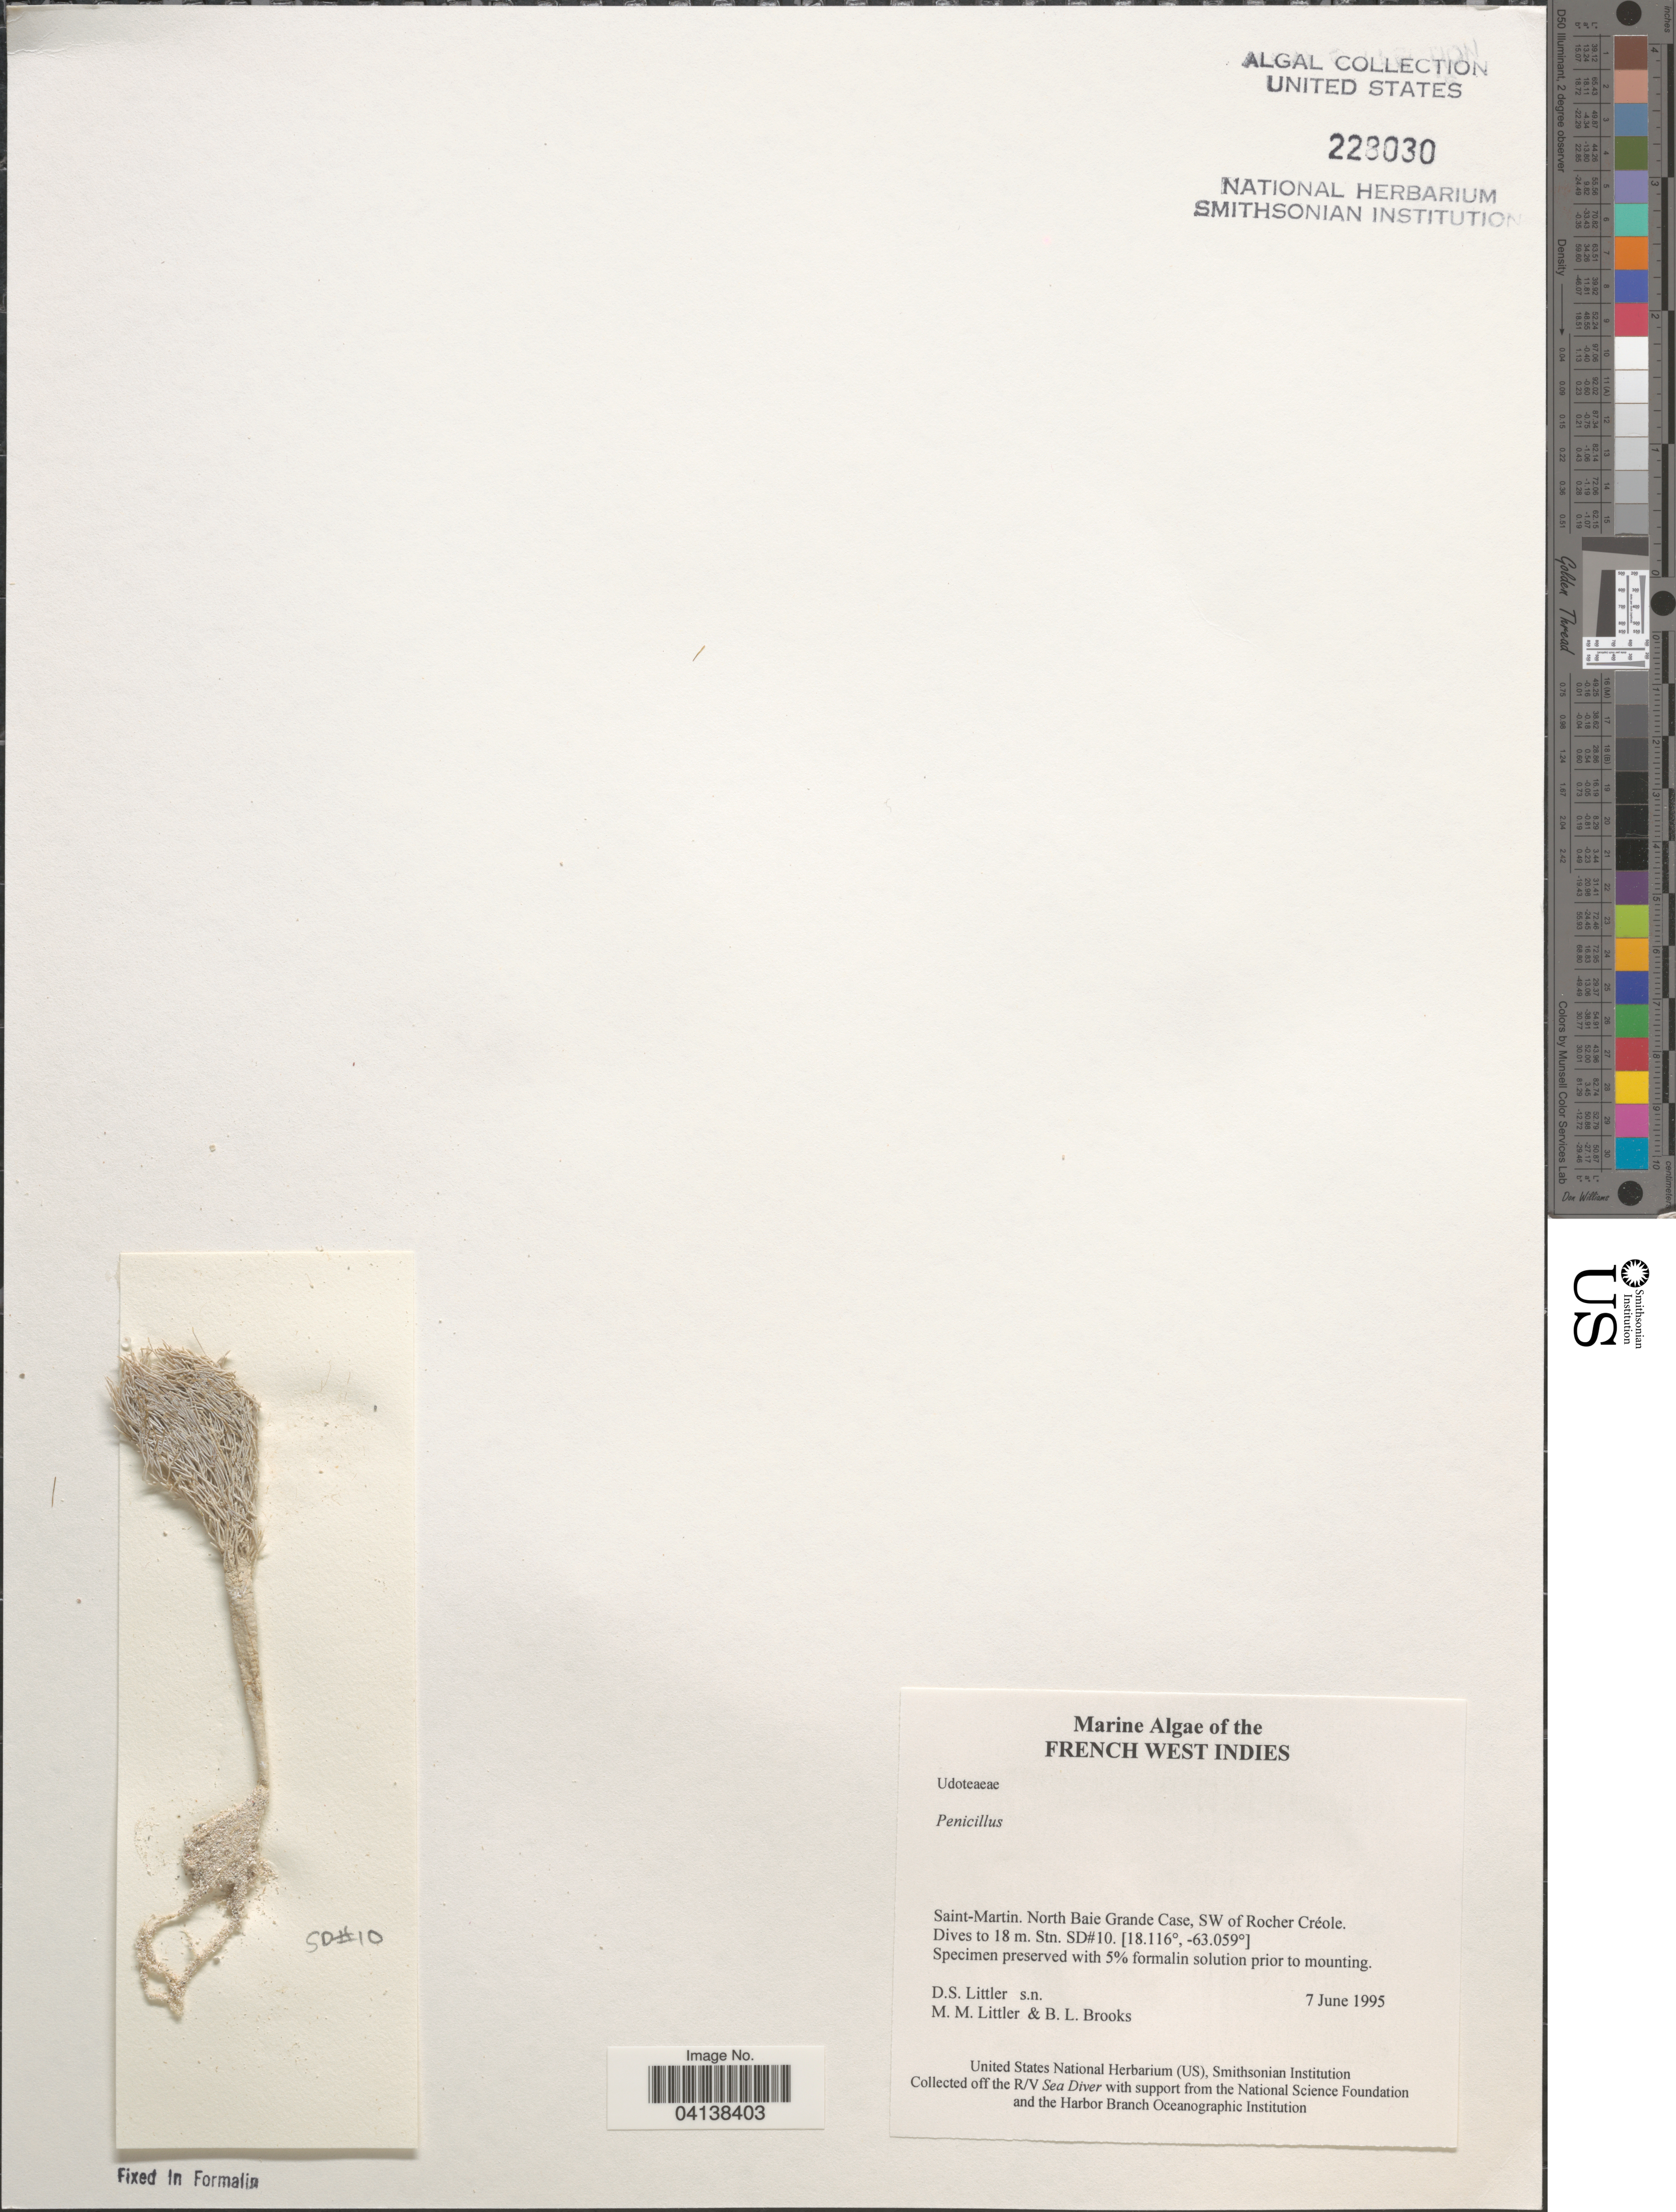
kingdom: Plantae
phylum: Chlorophyta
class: Ulvophyceae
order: Bryopsidales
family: Udoteaceae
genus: Penicillus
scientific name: Penicillus sp.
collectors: D. S. Littler & B. Brooks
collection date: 1995-06-07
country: Saint Martin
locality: French West Indies. Saint-Martin. North Baie Grande Case, SW of Rocher Créole. Stn. SD#10.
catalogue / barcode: US 228030